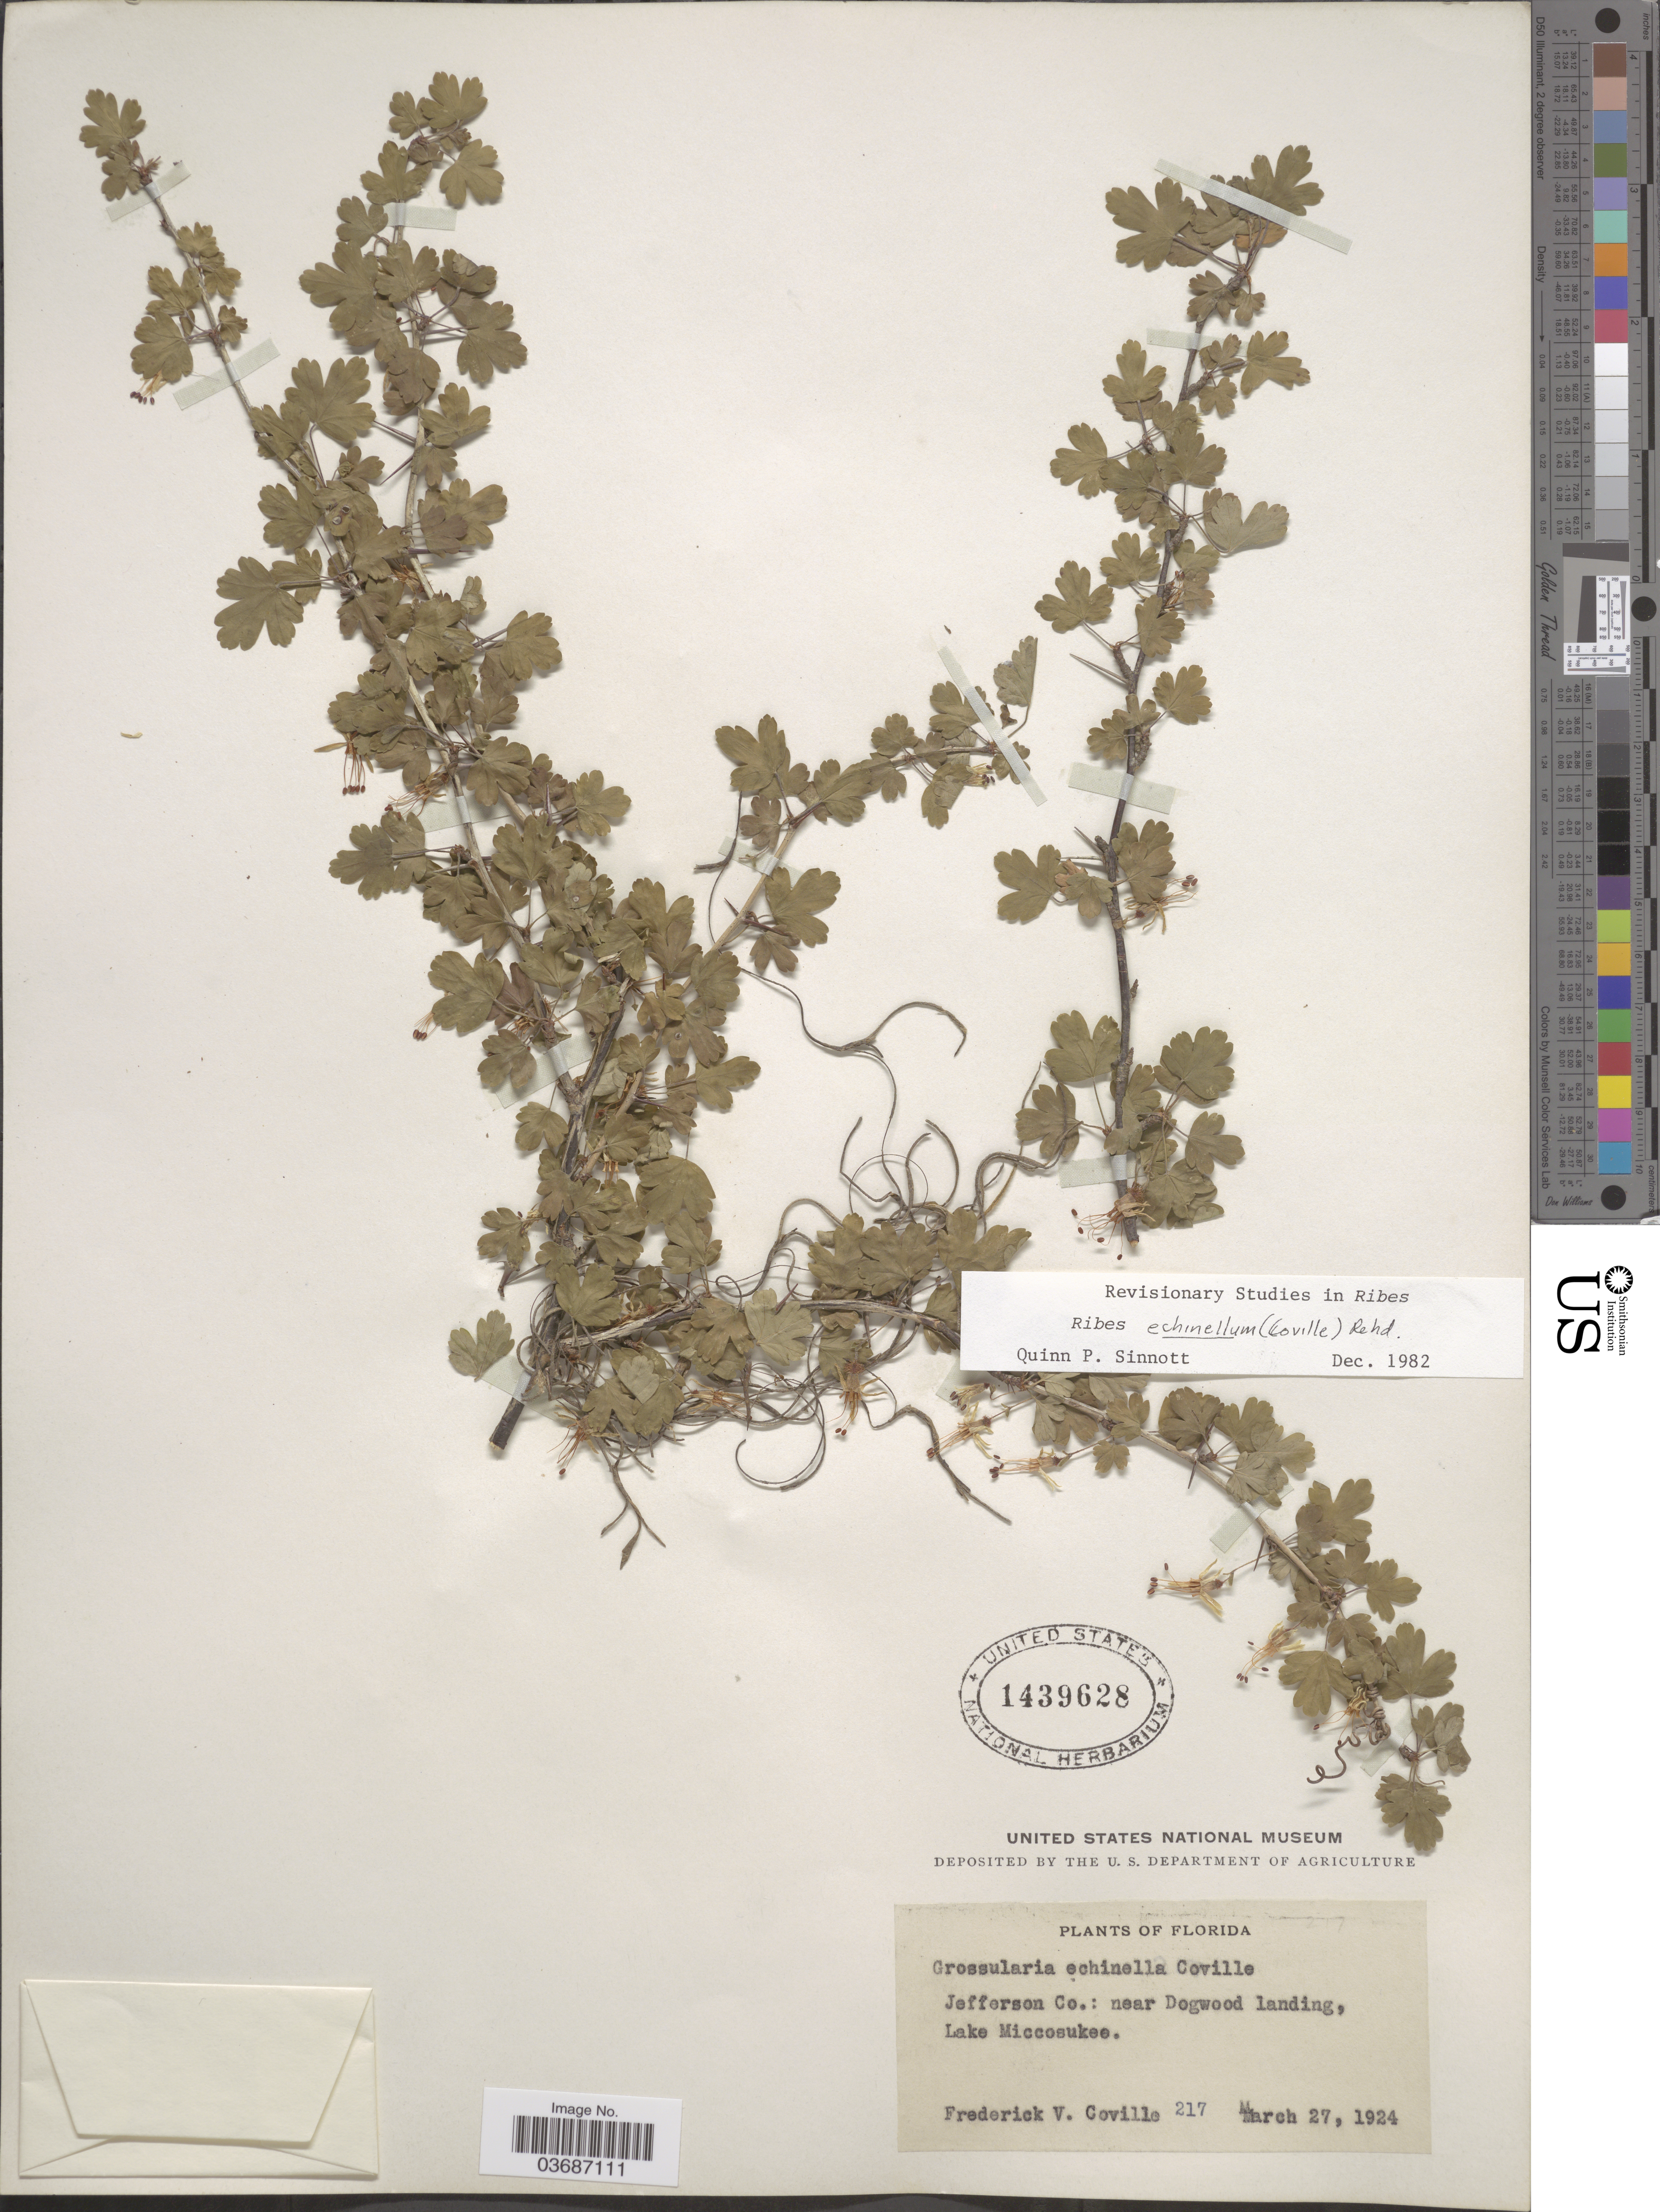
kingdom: Plantae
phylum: Tracheophyta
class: Magnoliopsida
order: Saxifragales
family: Grossulariaceae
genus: Ribes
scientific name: Ribes echinellum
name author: (Coville) Rehder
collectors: F. V. Coville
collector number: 217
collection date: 1924-03-27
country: United States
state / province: Florida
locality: Jefferson Co.: near Dogwood landing, Lake Miccosukee.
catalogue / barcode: US 1439628